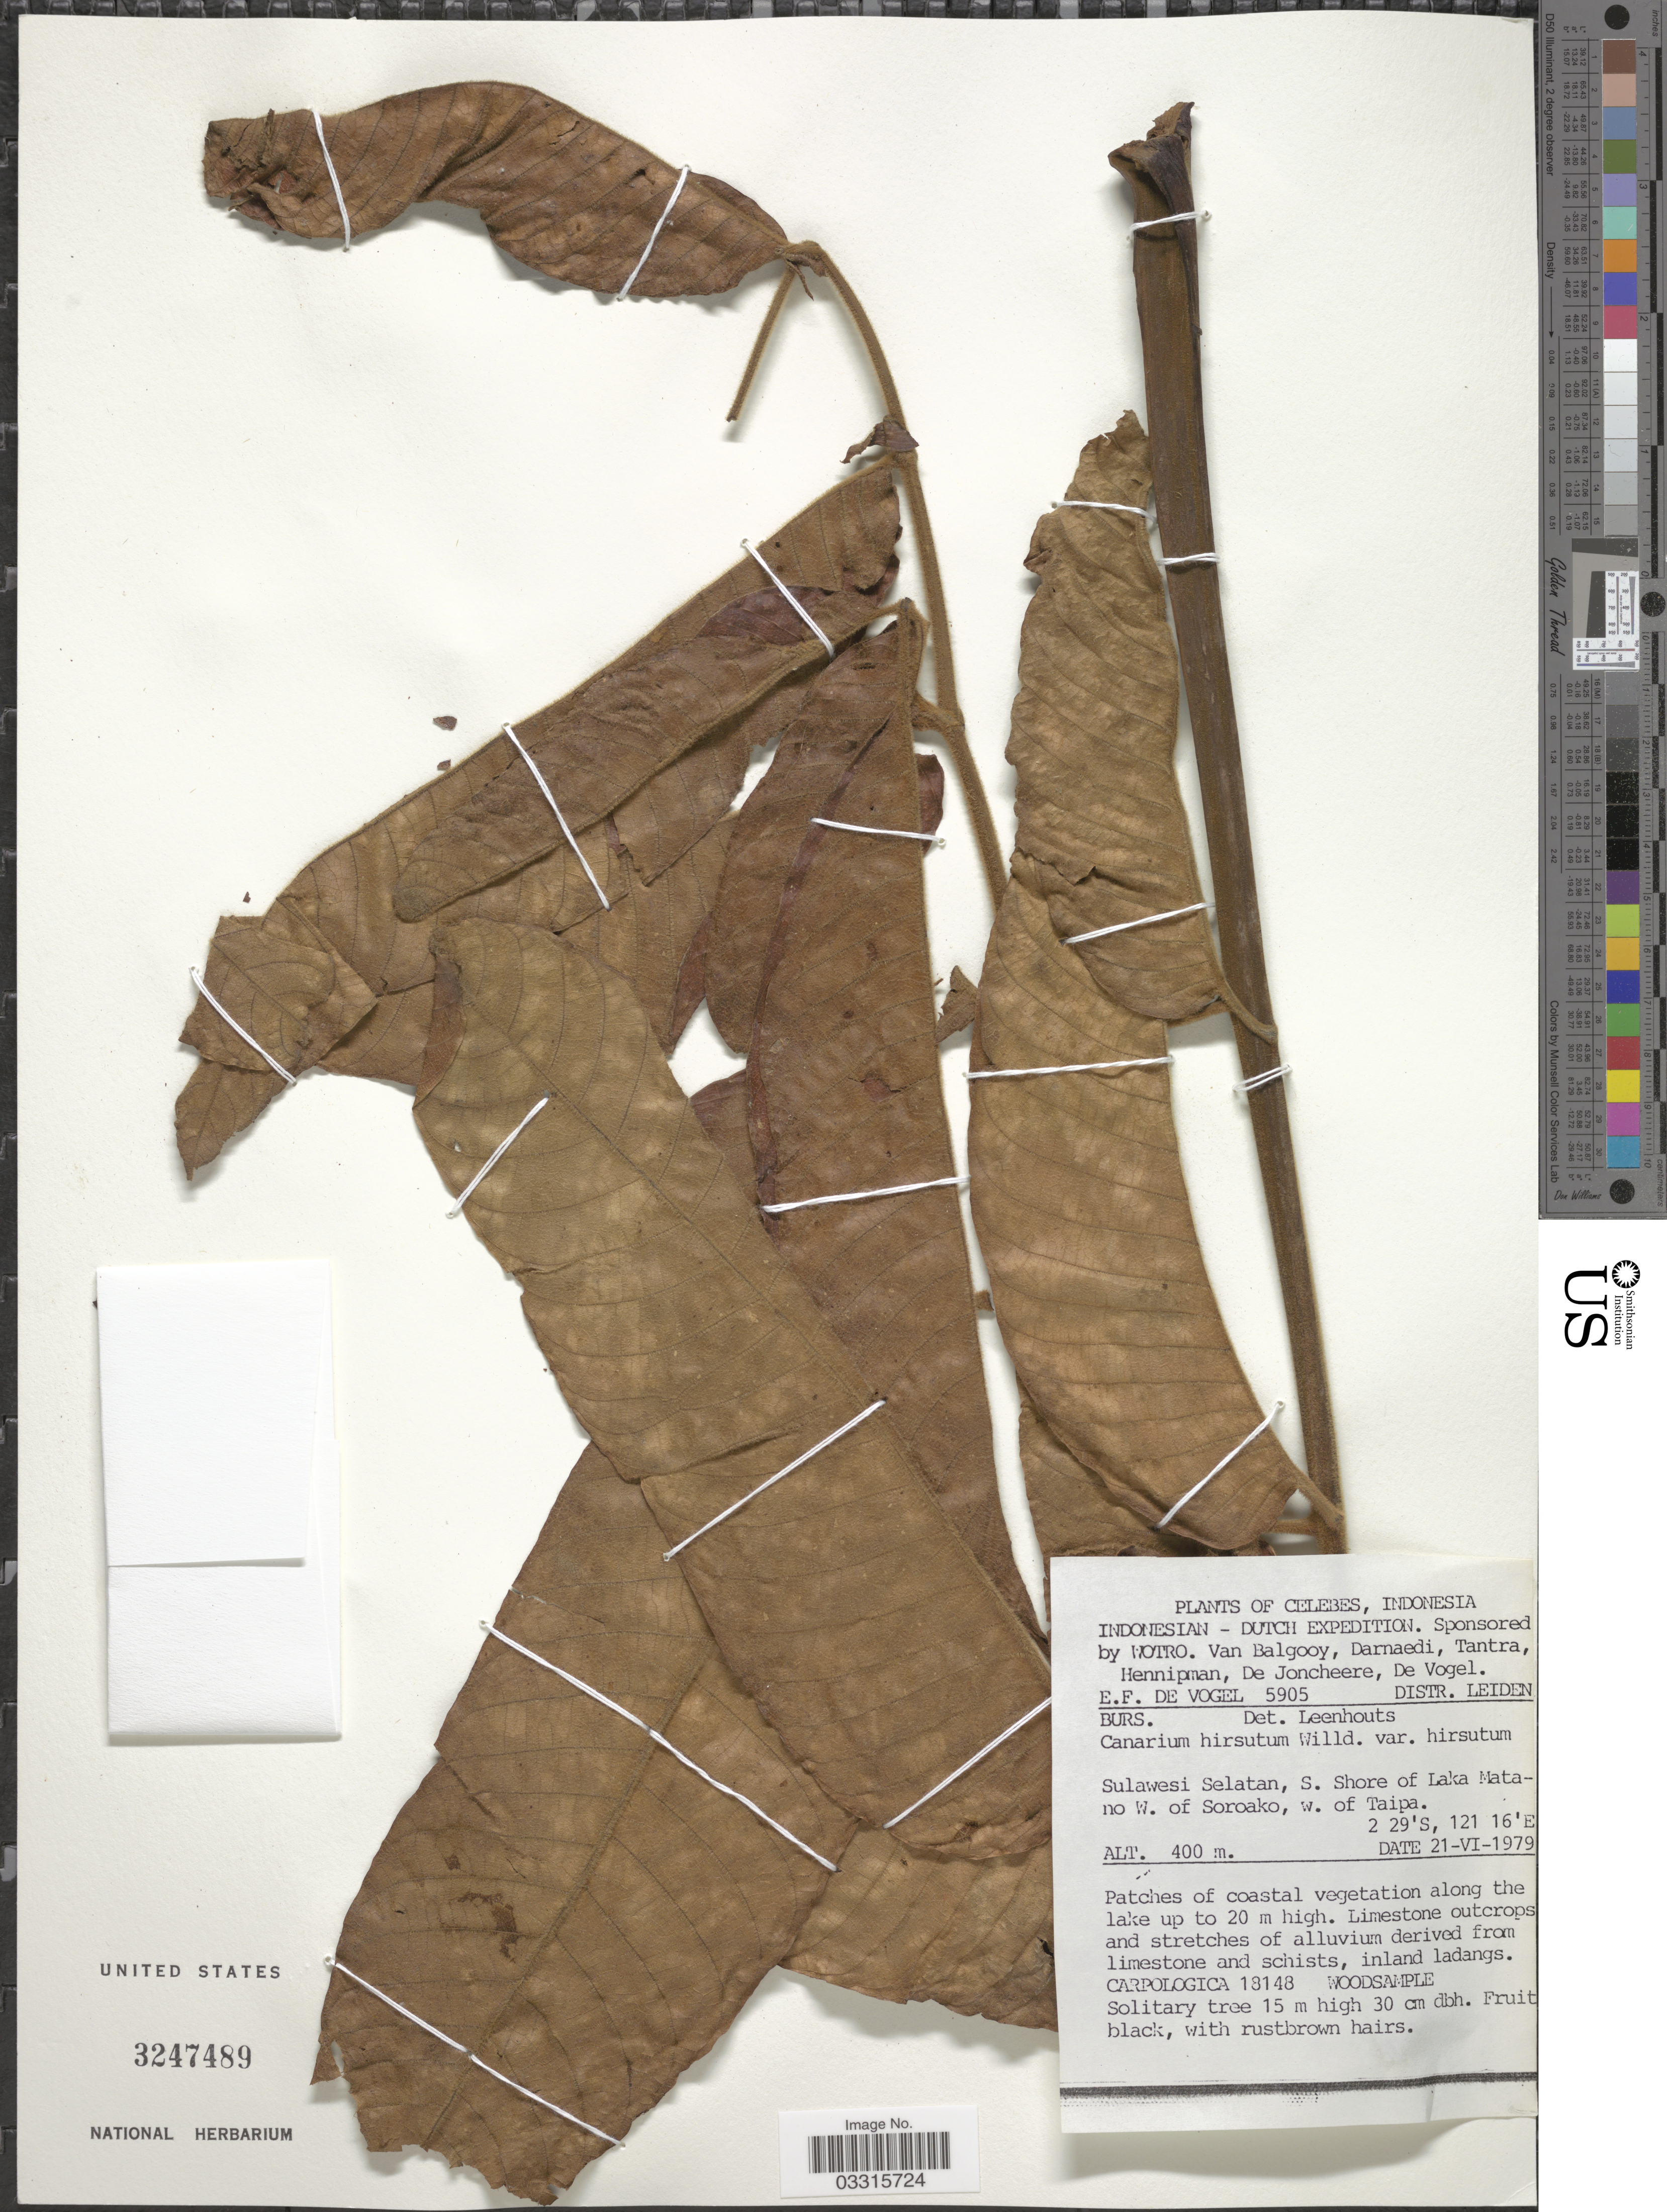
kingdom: Plantae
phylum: Tracheophyta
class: Magnoliopsida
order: Sapindales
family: Burseraceae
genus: Canarium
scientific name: Canarium hirsutum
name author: Willd.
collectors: E. F. de Vogel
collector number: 5905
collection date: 1979-06-21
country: Indonesia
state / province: Sulawesi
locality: Celebes. Sulawesi Selatan, S. Shore of Laka Matano W. of Soroako, w. of Taipa.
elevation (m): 400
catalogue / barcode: US 3247489